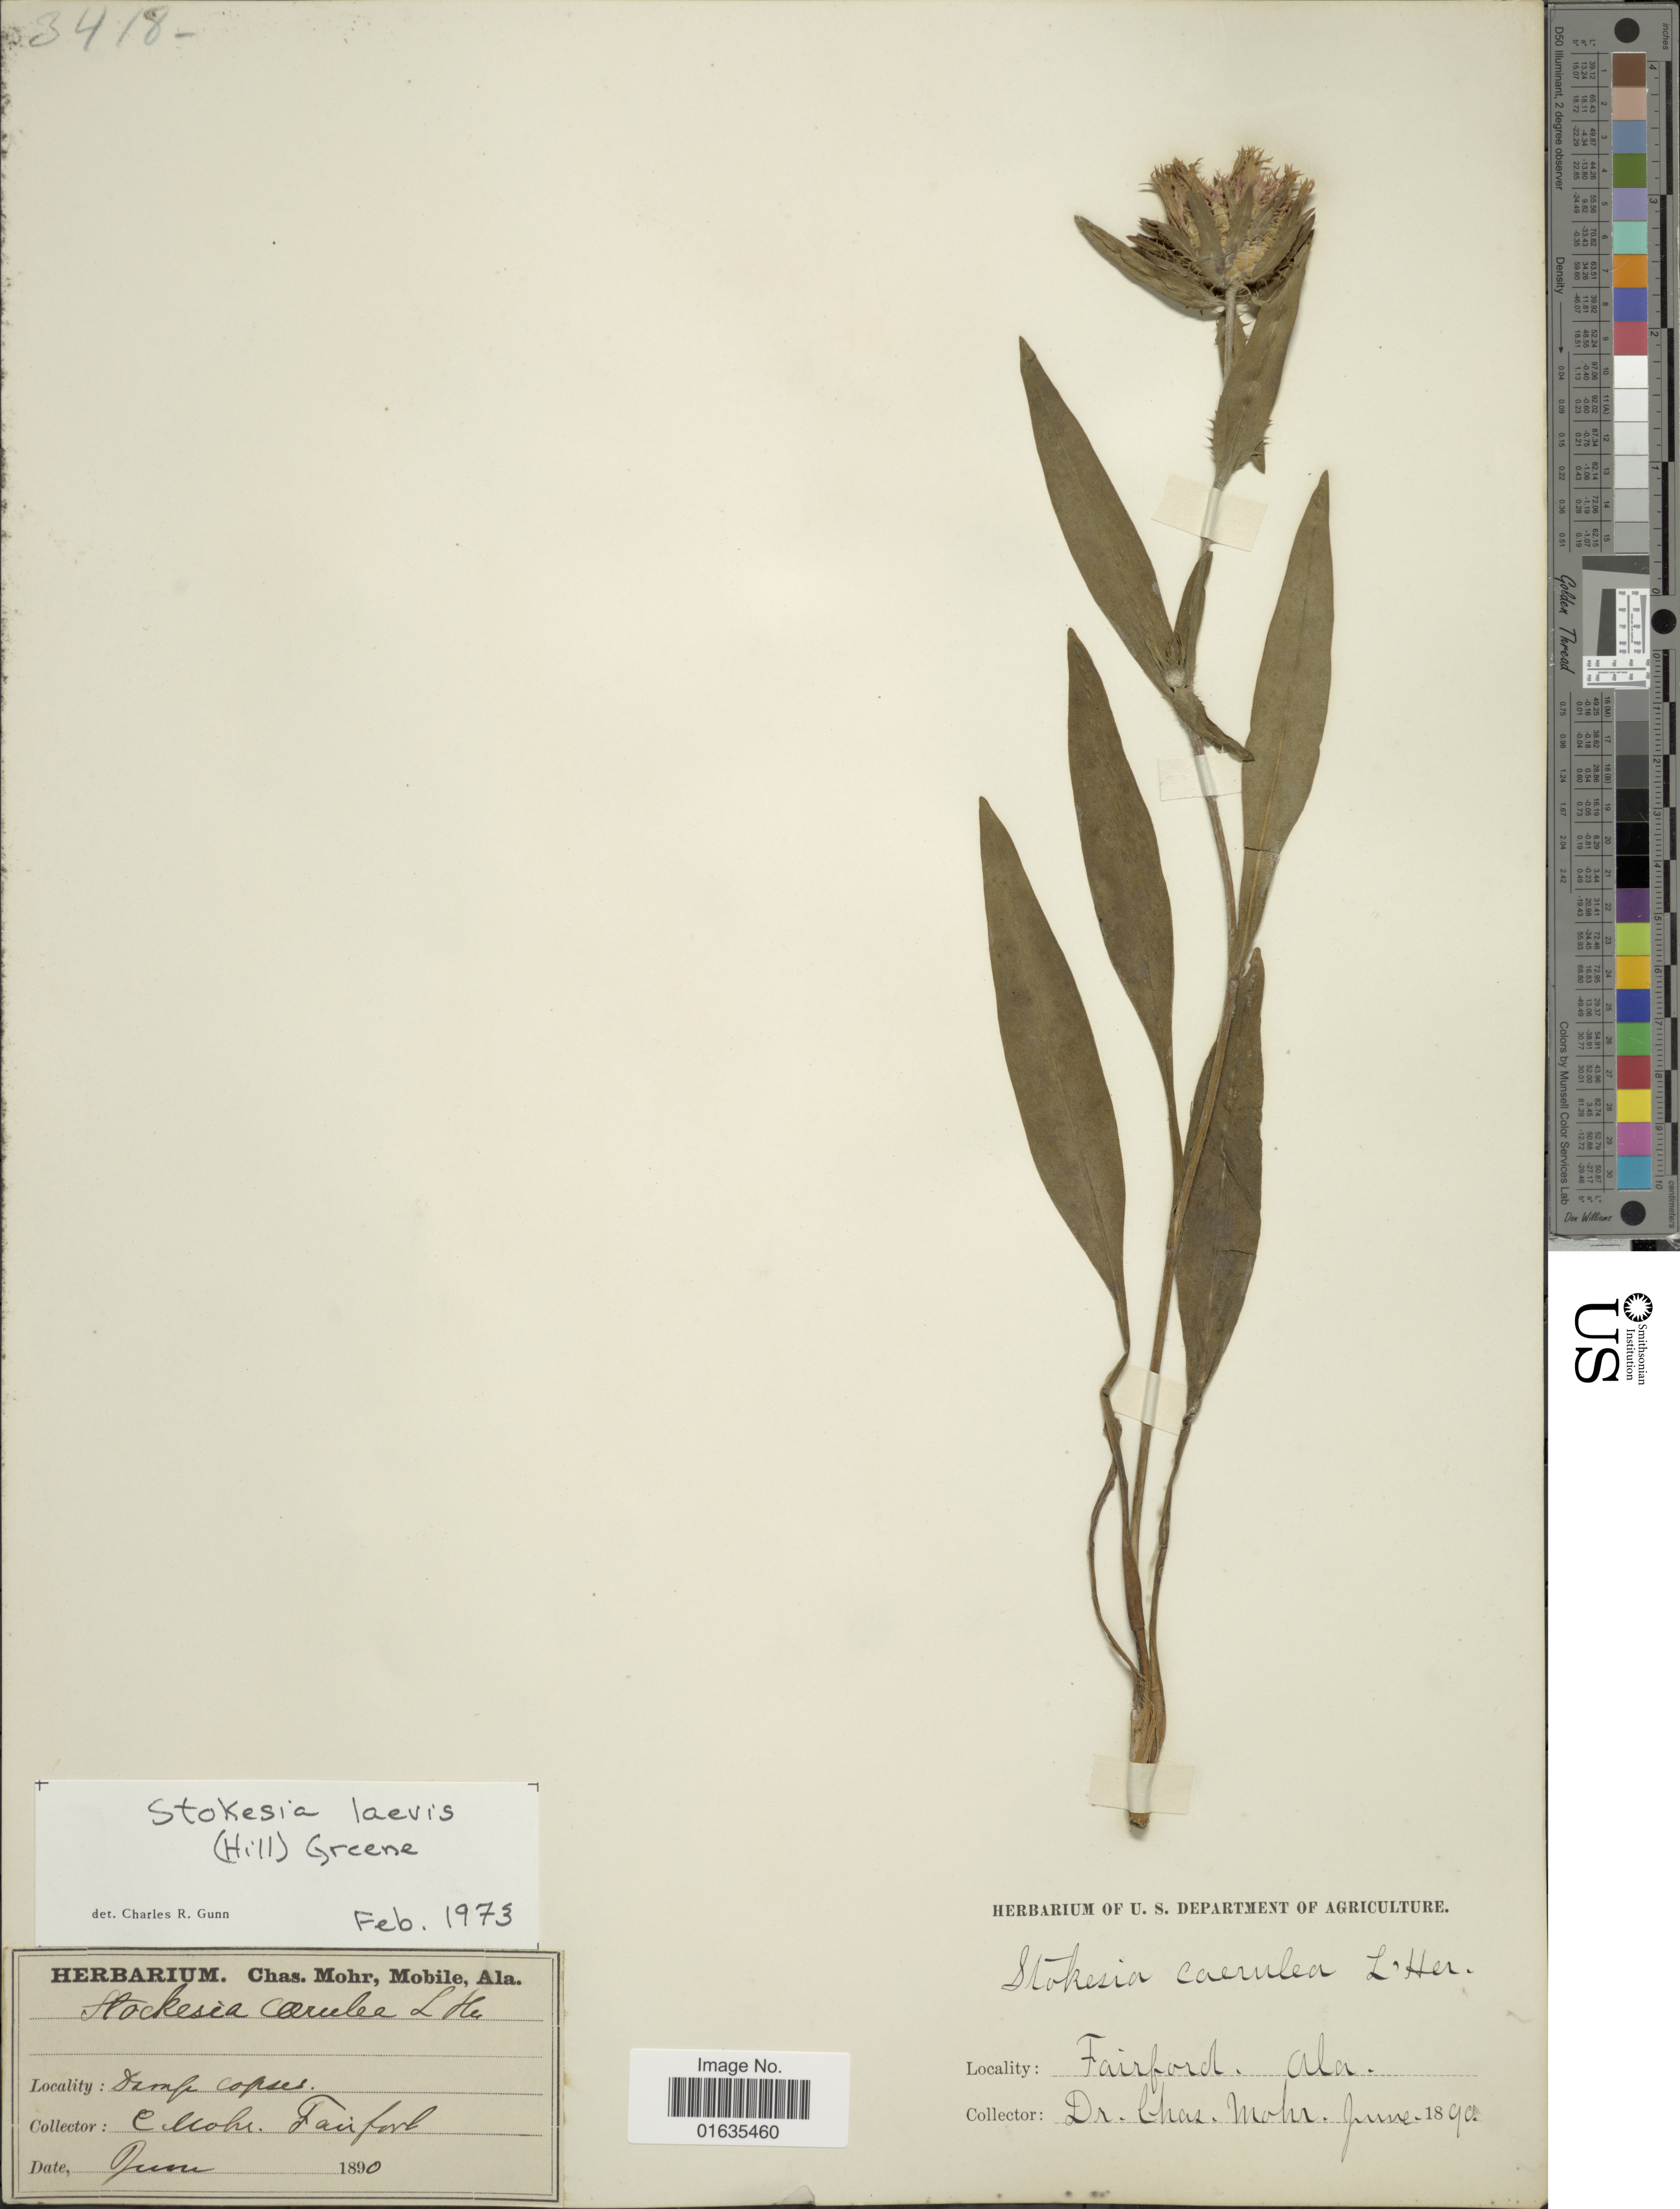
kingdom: Plantae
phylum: Tracheophyta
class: Magnoliopsida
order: Asterales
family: Asteraceae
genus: Stokesia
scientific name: Stokesia laevis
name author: (Hill) Greene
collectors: Mohr, C. T. (herbarium)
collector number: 3418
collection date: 1890-06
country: United States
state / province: Alabama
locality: Fairford, Ala., damp Copses.